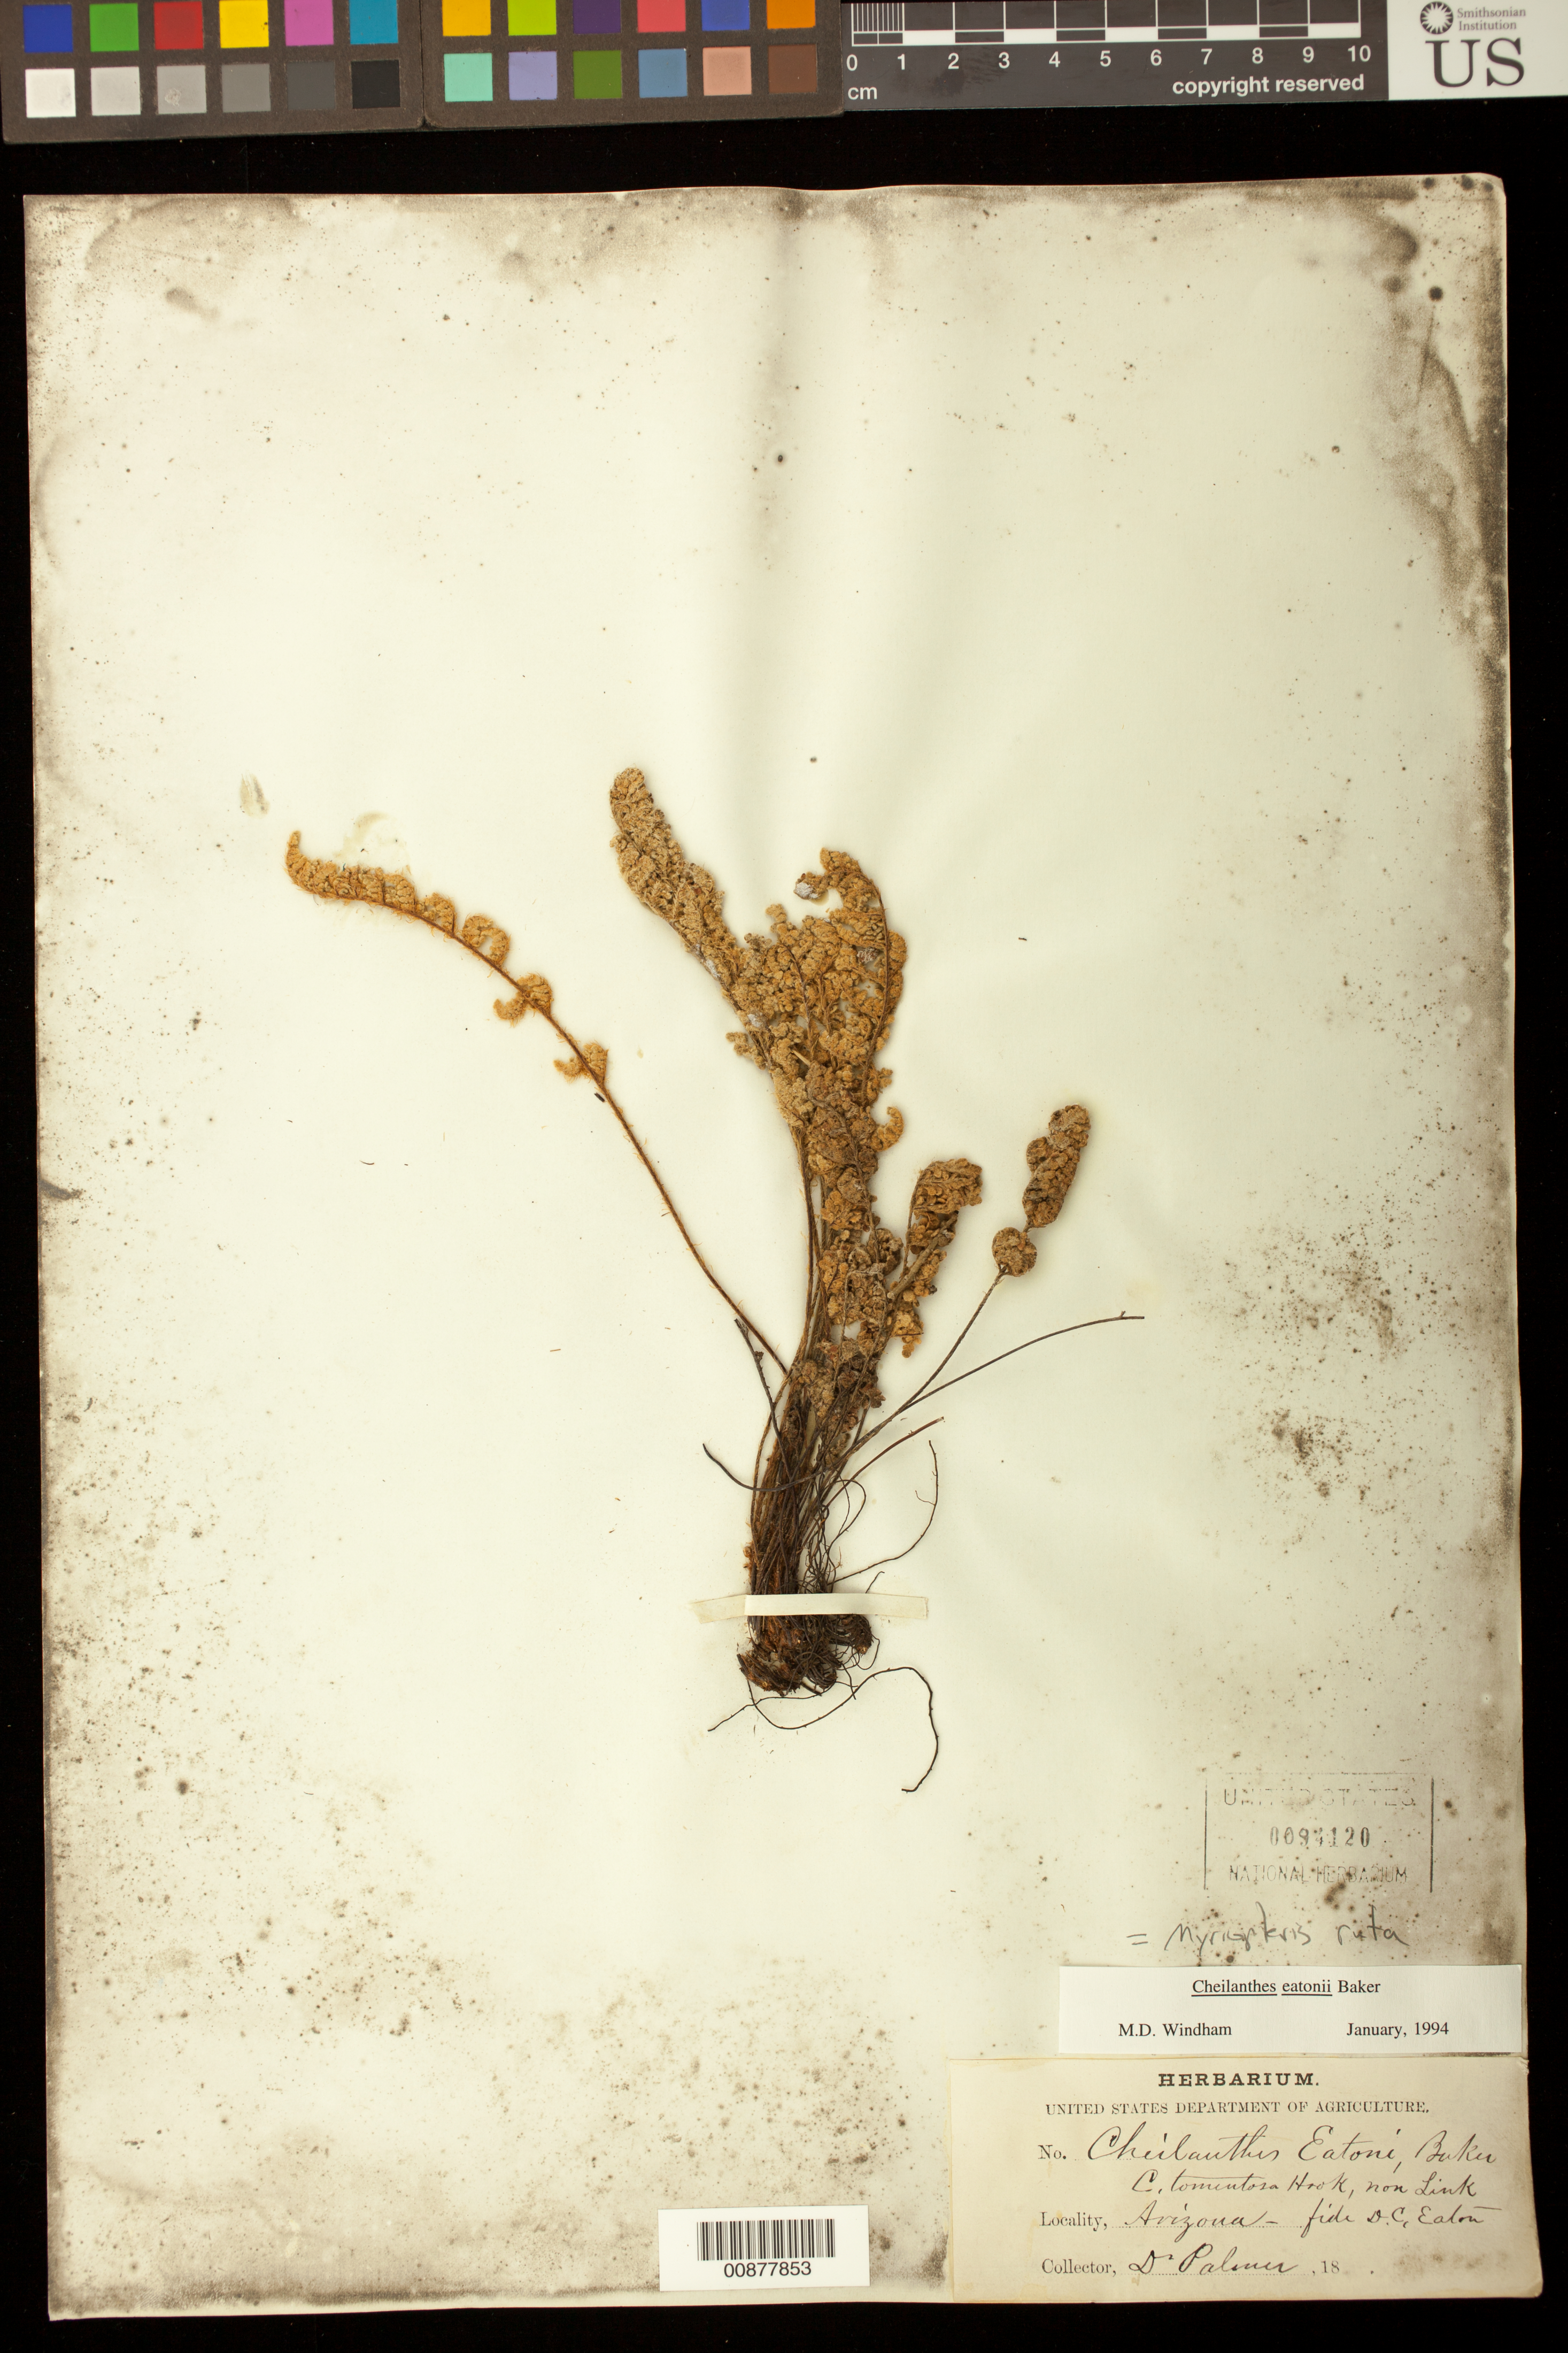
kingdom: Plantae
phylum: Tracheophyta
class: Polypodiopsida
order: Polypodiales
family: Pteridaceae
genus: Myriopteris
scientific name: Myriopteris rufa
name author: Fée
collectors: E. Palmer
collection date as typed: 18--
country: United States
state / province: Arizona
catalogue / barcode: US 94120